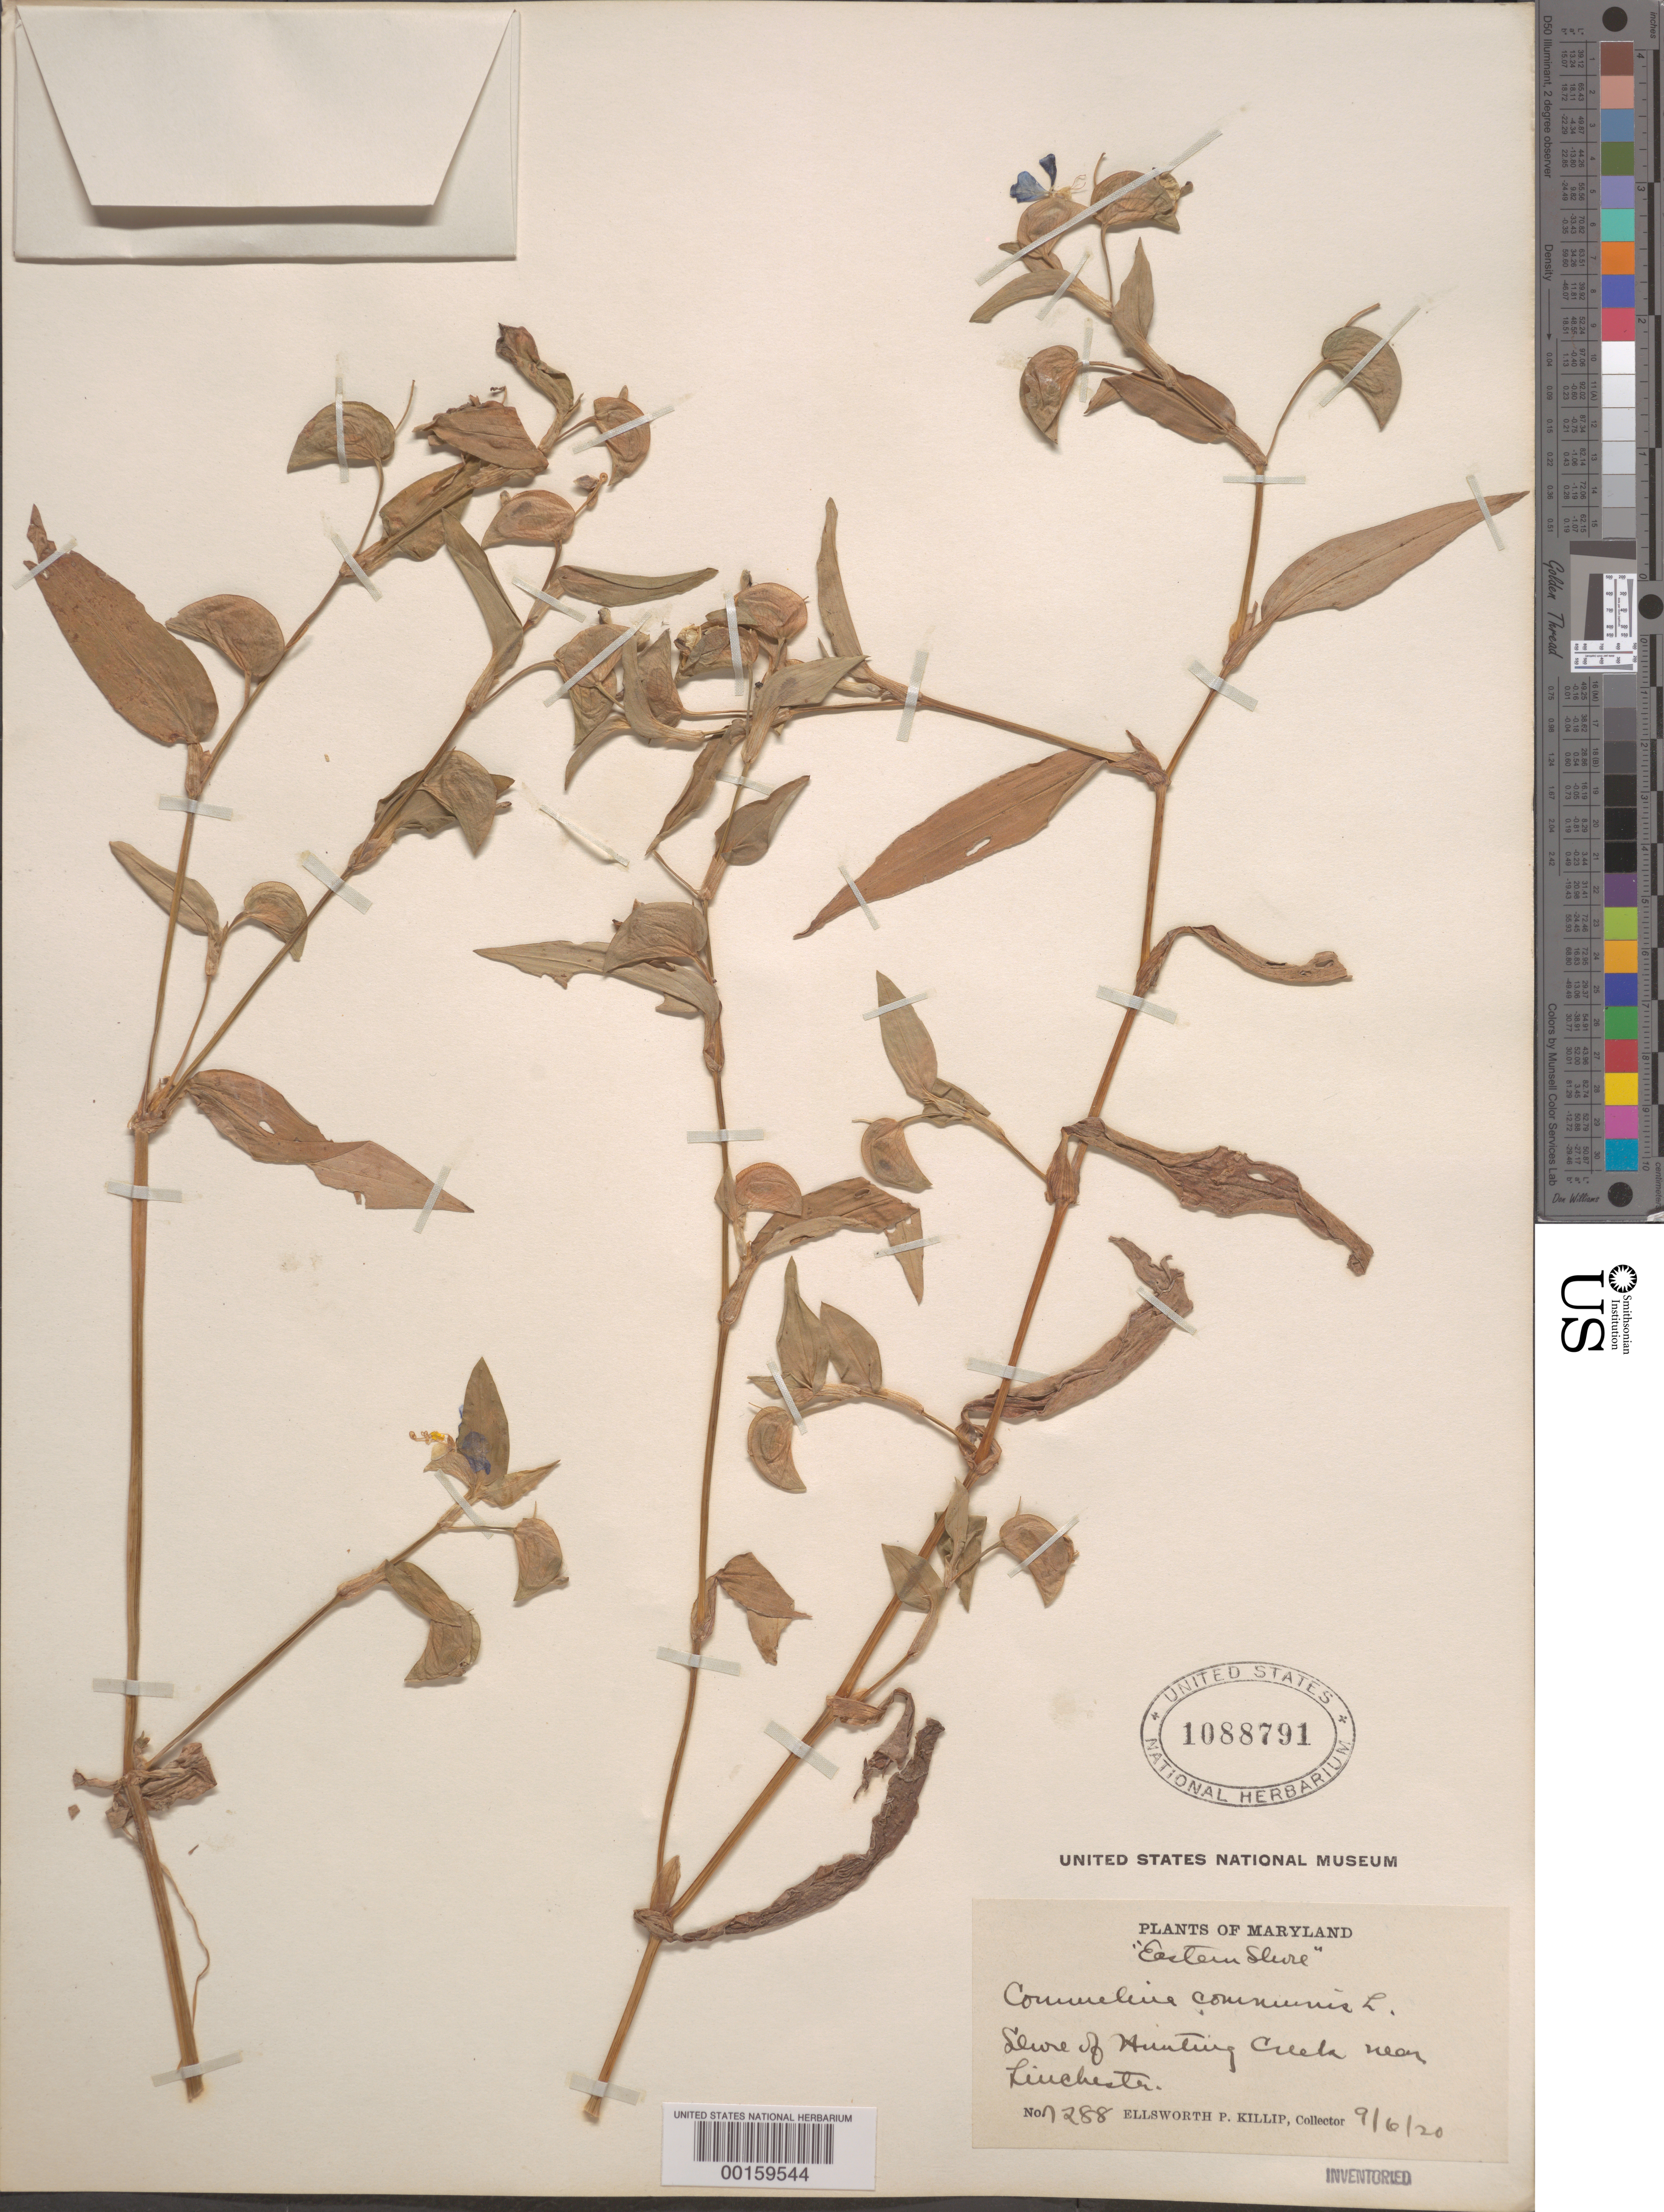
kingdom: Plantae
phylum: Tracheophyta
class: Liliopsida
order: Commelinales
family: Commelinaceae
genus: Commelina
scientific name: Commelina communis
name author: L.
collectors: E. P. Killip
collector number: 7288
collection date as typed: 06 Sep 1920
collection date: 1920-09-06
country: United States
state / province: Maryland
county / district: Caroline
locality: Hunting Creek near Linchester, eastern shore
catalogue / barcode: US 1088791